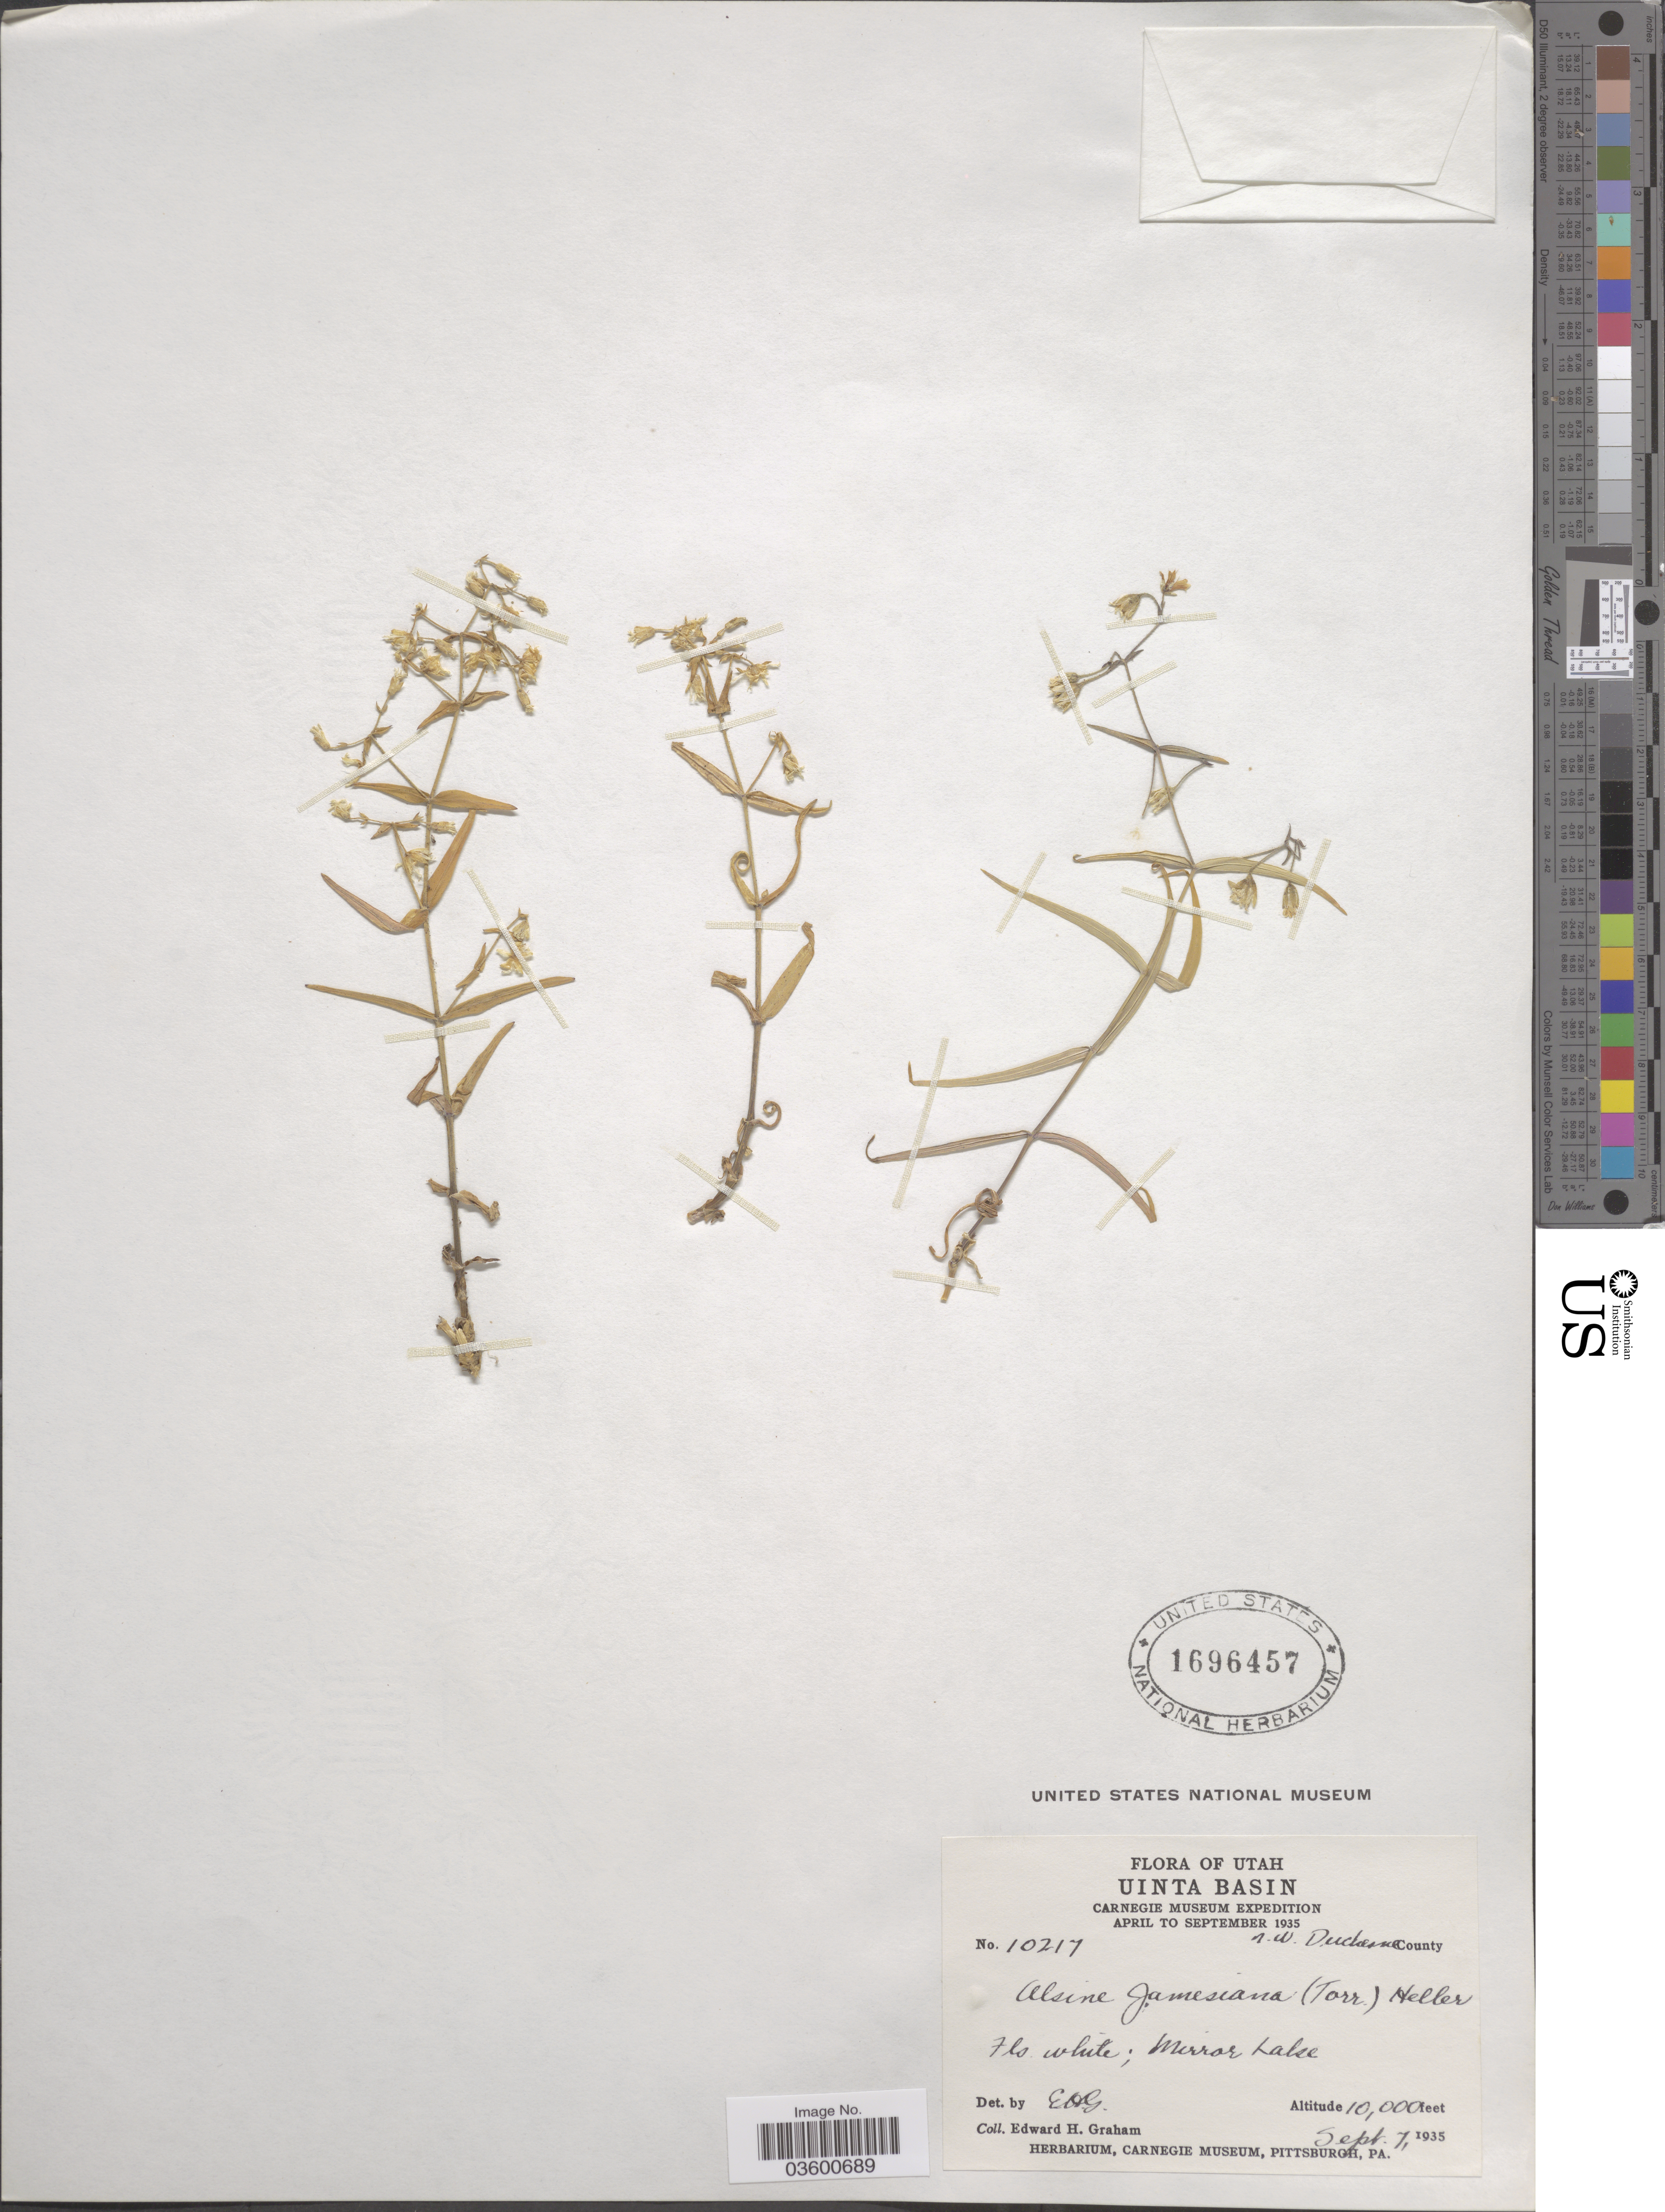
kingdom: Plantae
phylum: Tracheophyta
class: Magnoliopsida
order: Caryophyllales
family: Caryophyllaceae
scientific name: Torreyostellaria jamesiana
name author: (Torr.) Gang Yao et al.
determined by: Strong, M. T., (US), Smithsonian Institution - National Museum of Natural History (UNITED STATES)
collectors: E. H. Graham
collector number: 10217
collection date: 1935-09-07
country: United States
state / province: Utah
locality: Uinta Basin. N.W. Duchesne County. Mirror Lake.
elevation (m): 3048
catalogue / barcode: US 1696457